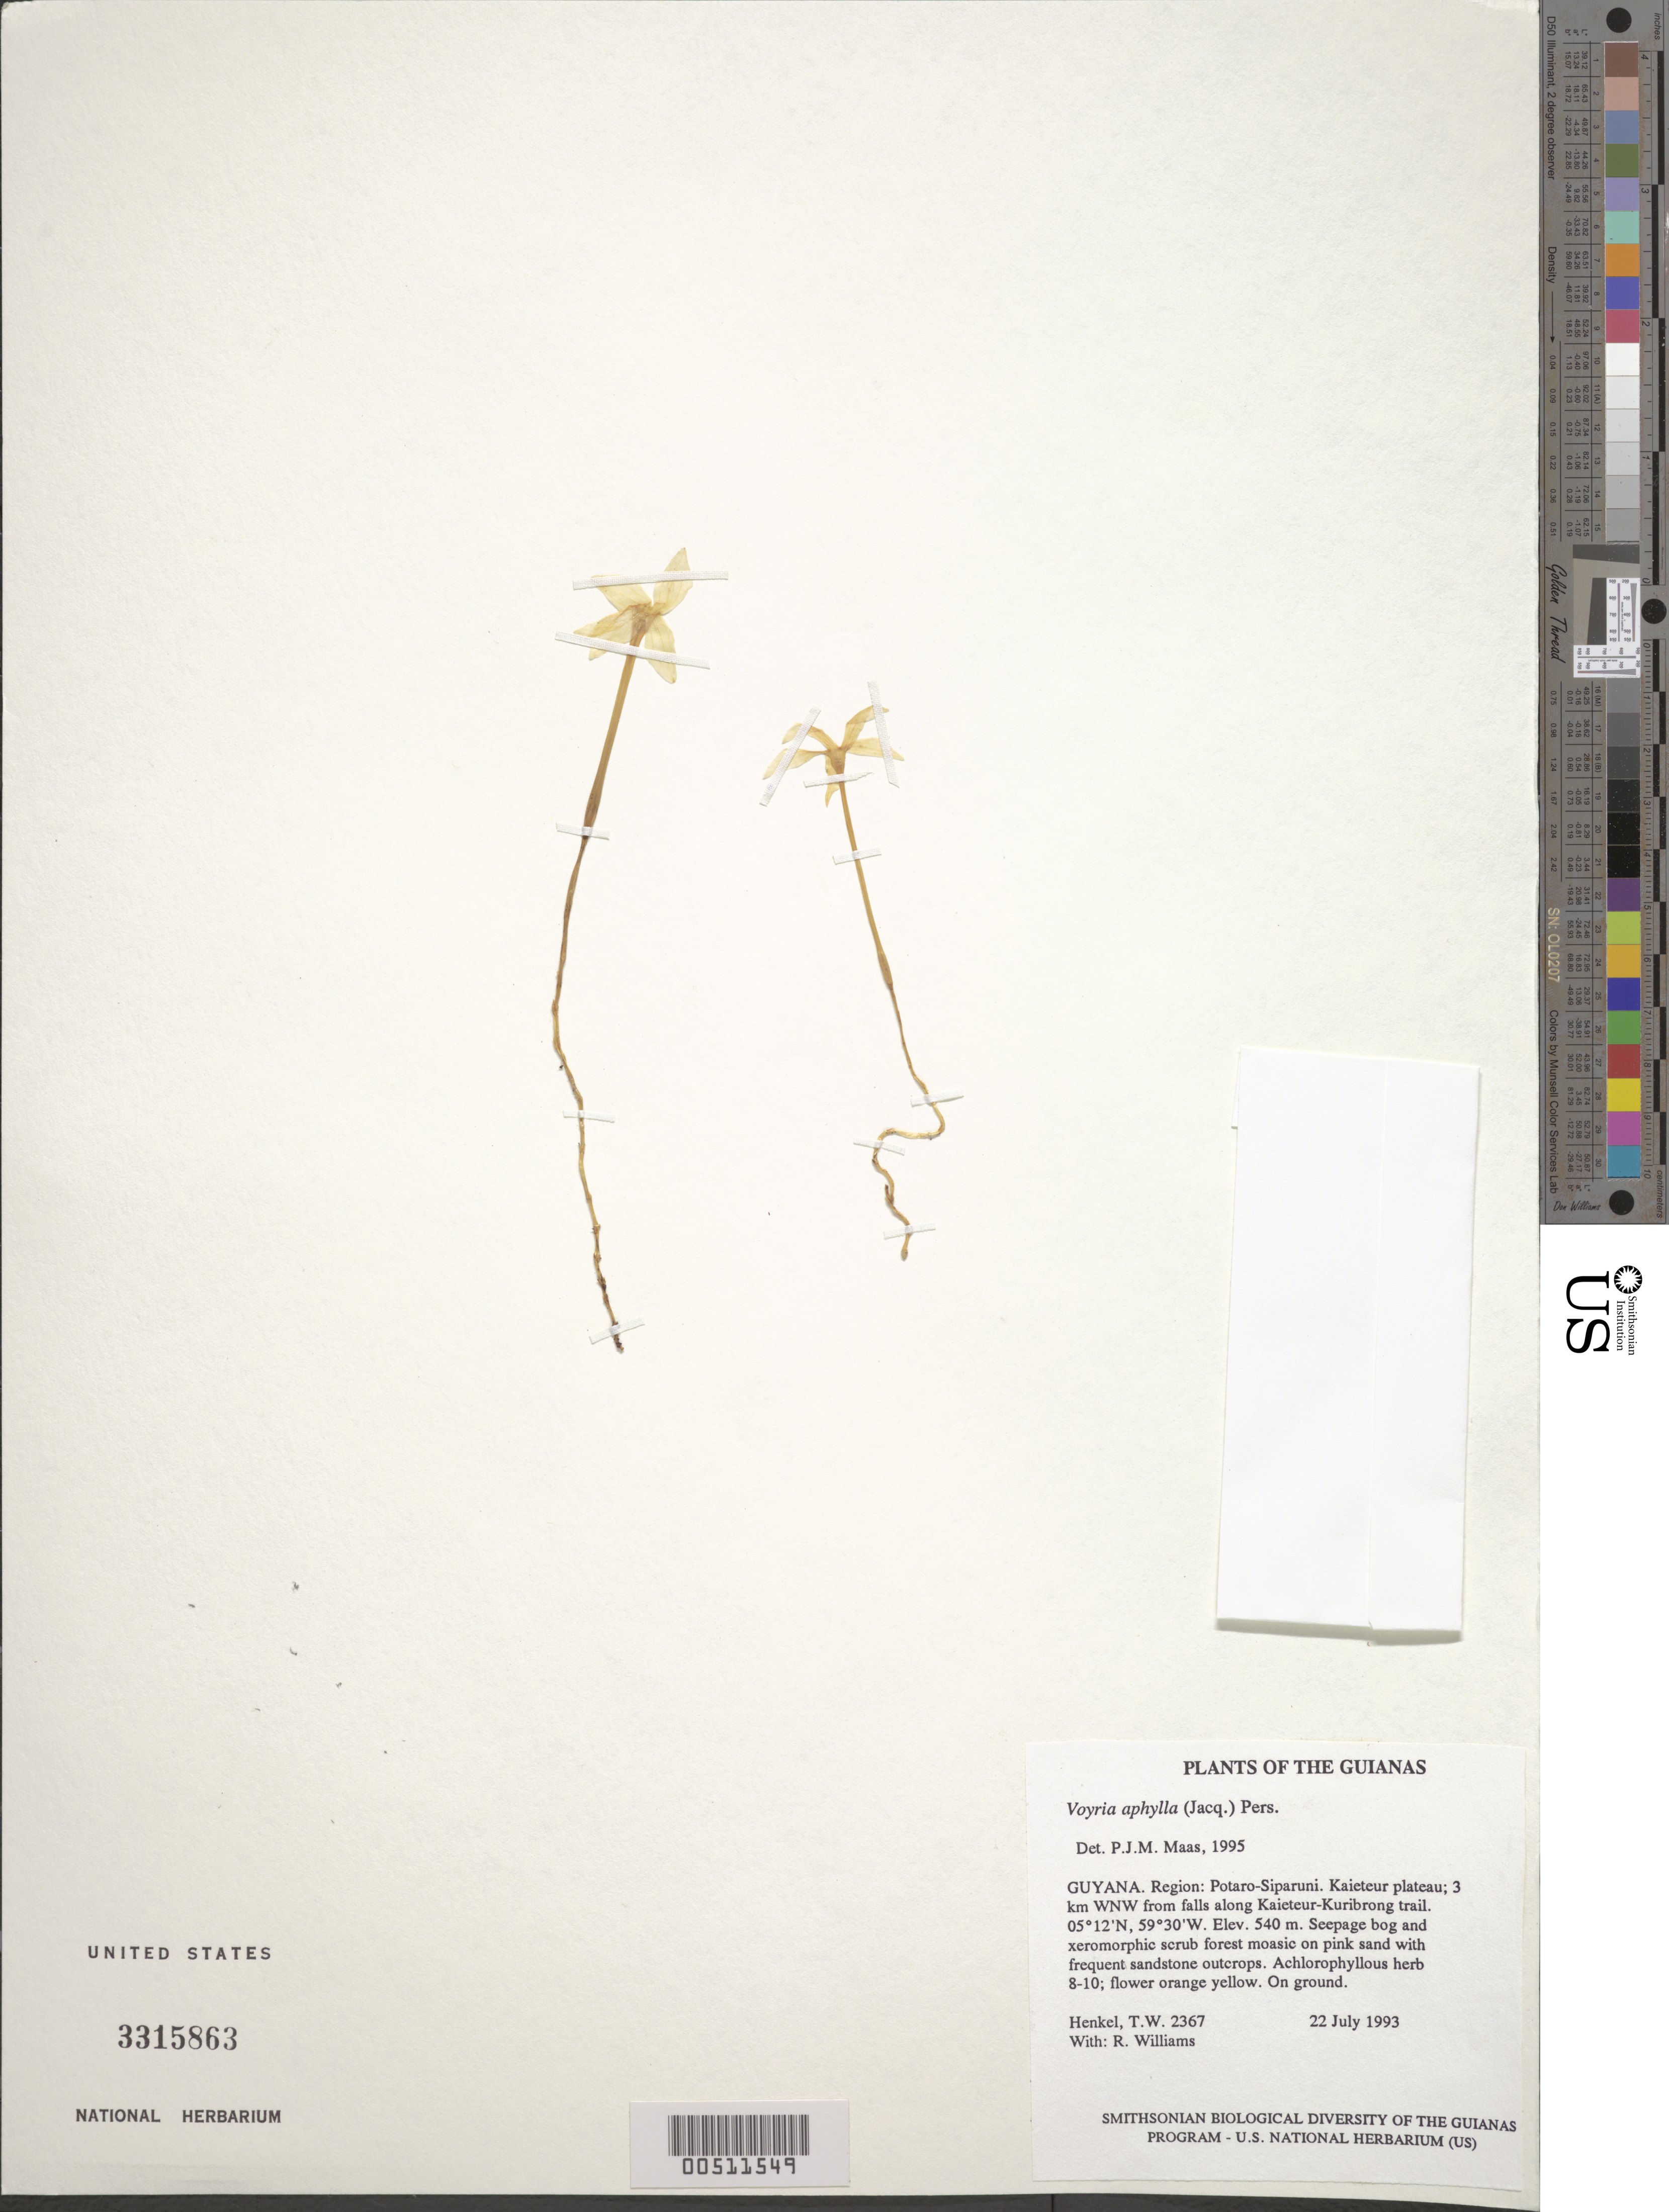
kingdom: Plantae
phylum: Tracheophyta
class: Magnoliopsida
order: Gentianales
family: Gentianaceae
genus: Voyria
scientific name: Voyria aphylla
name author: (Jacq.) Pers.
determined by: Maas, Paul J. M.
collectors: T. Henkel & R. Williams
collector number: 2367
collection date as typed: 22 July 1993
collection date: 1993-07-22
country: Guyana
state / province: Potaro-Siparuni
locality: Kaieteur plateau; 3 km WNW from falls along Kaieteur-Kuribrong trail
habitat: Seepage bog and xeromorphic scrub forest moasic on pink sand with frequent sandstone outcrops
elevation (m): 540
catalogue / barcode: US 3315863